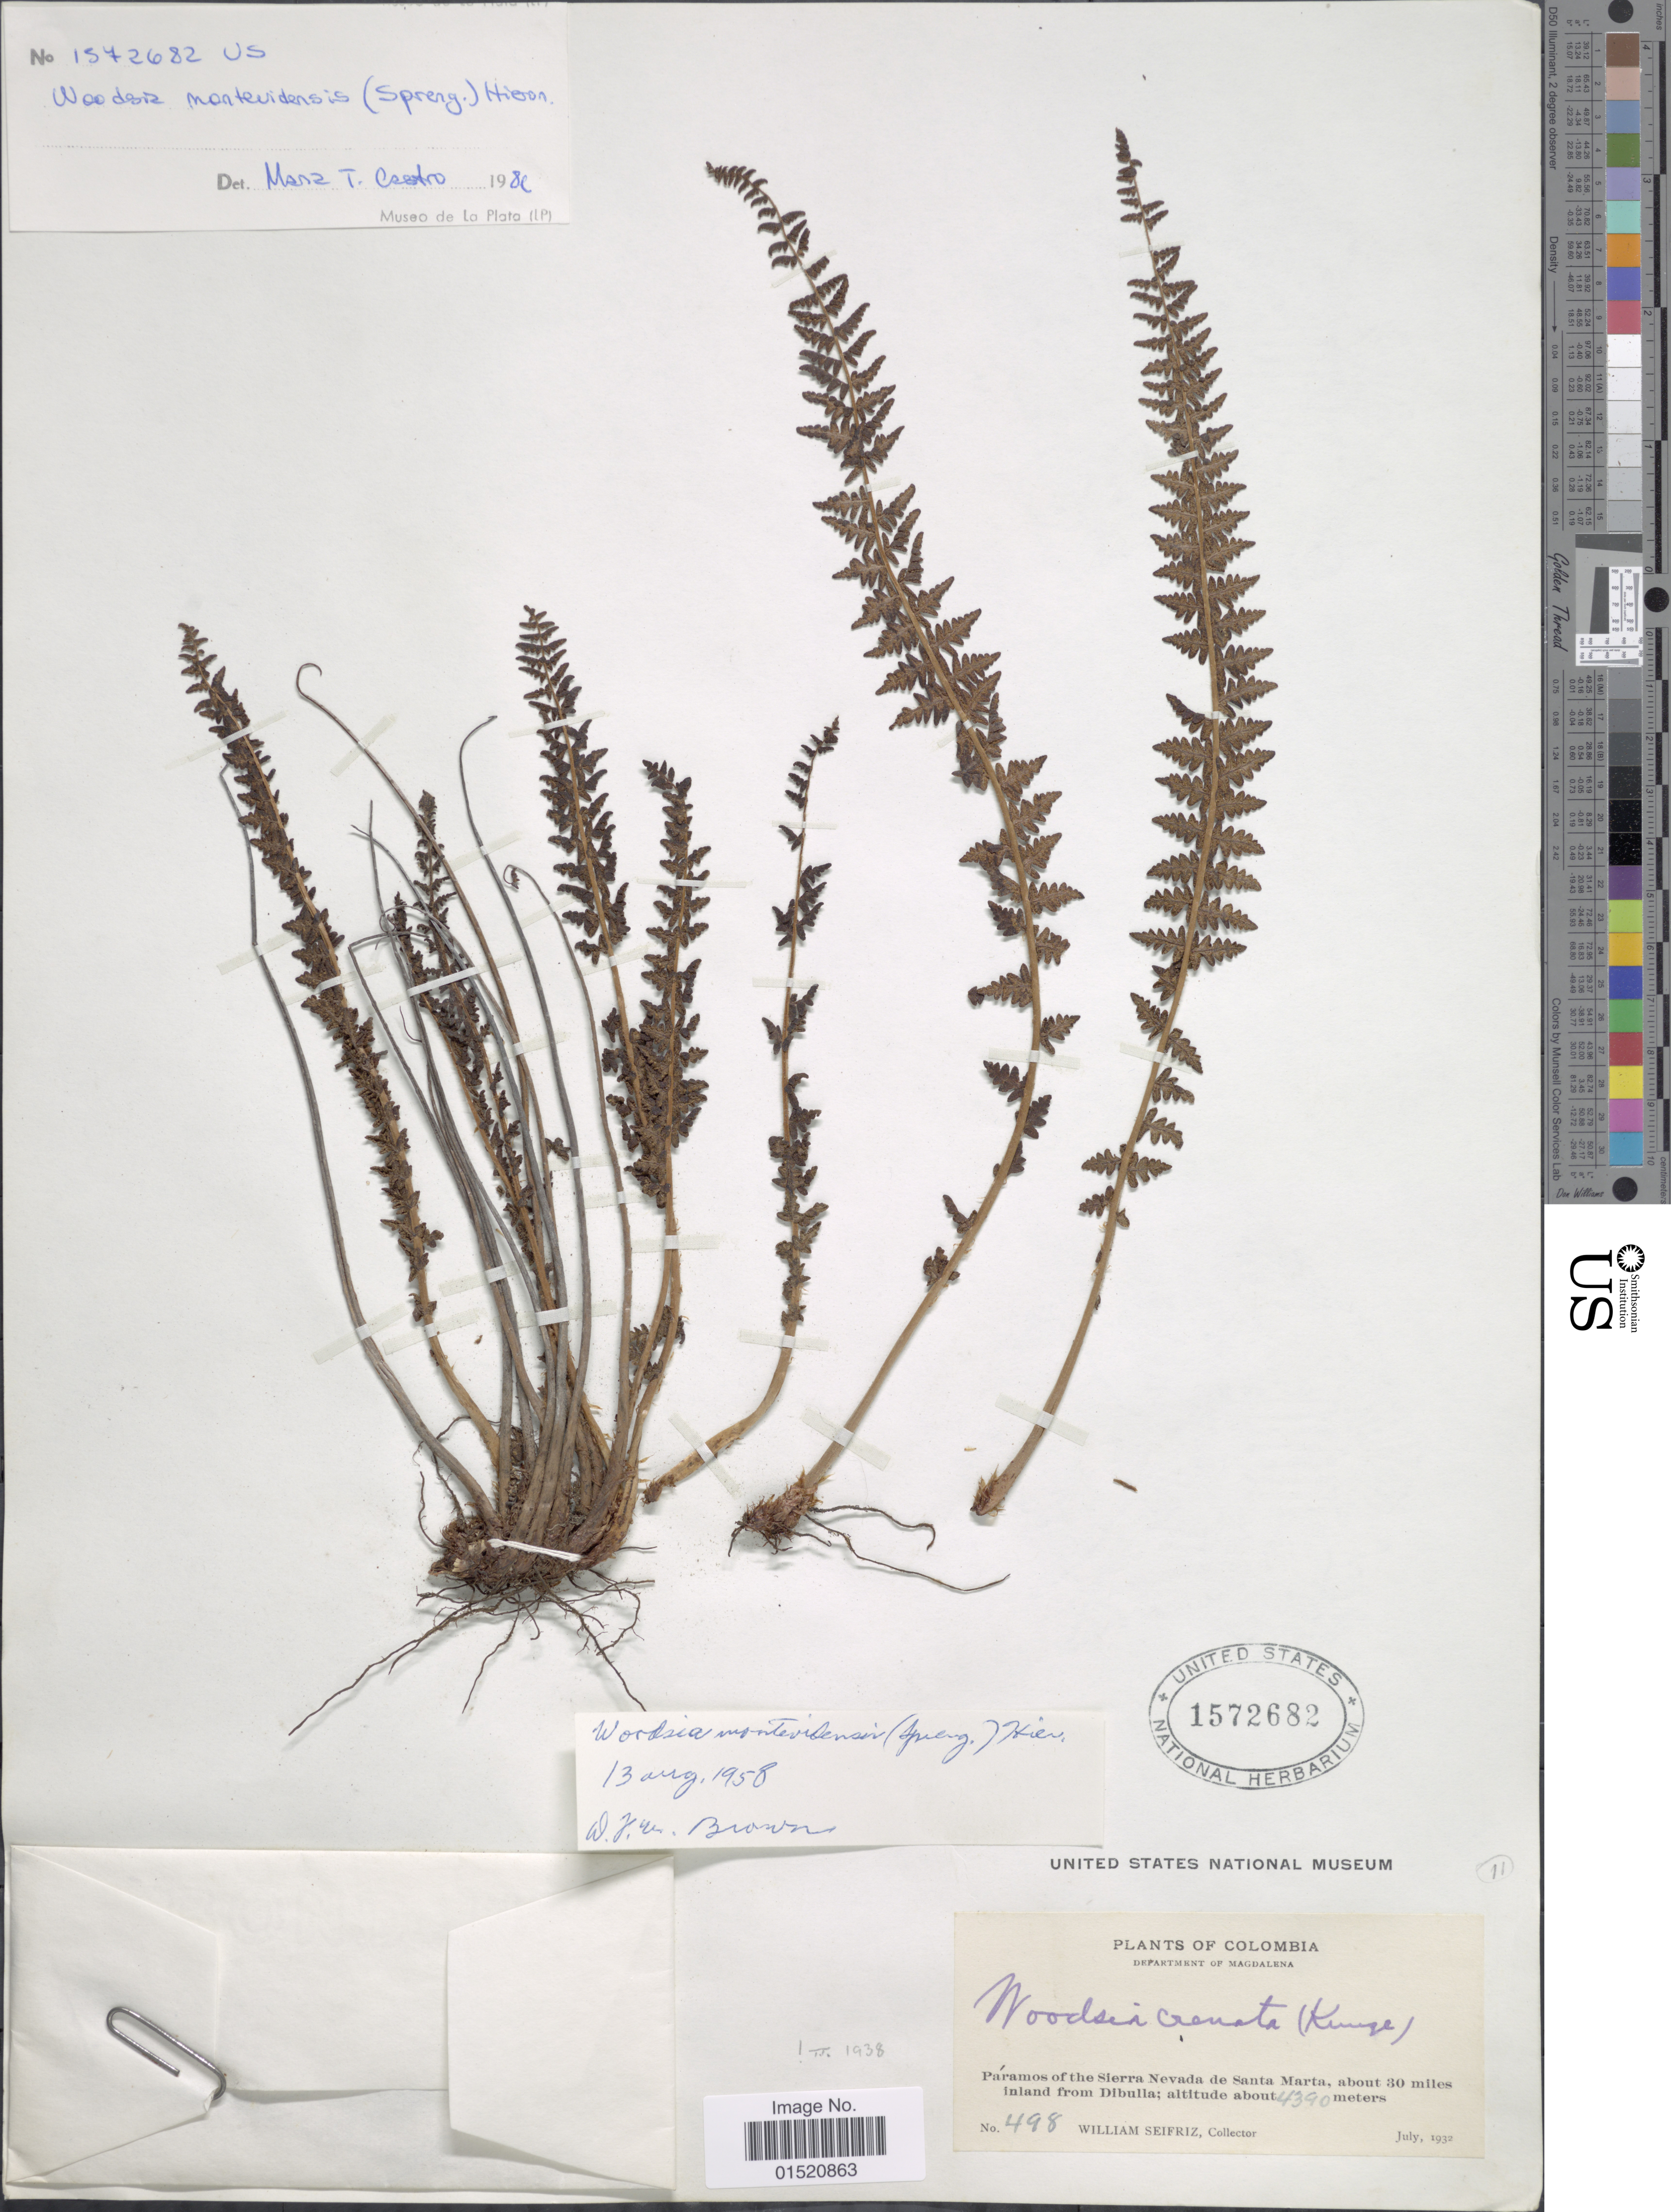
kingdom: Plantae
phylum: Tracheophyta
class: Polypodiopsida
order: Polypodiales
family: Woodsiaceae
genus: Woodsia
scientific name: Woodsia montevidensis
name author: (Spreng.) Hieron.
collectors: W. Seifriz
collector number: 498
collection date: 1932-07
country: Colombia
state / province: Magdalena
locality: Department of Magdalena, Páramos of the Sierra Nevada de Santa Marta, about 30 miles inland from Dibulla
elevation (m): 4390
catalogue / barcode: US 1572682